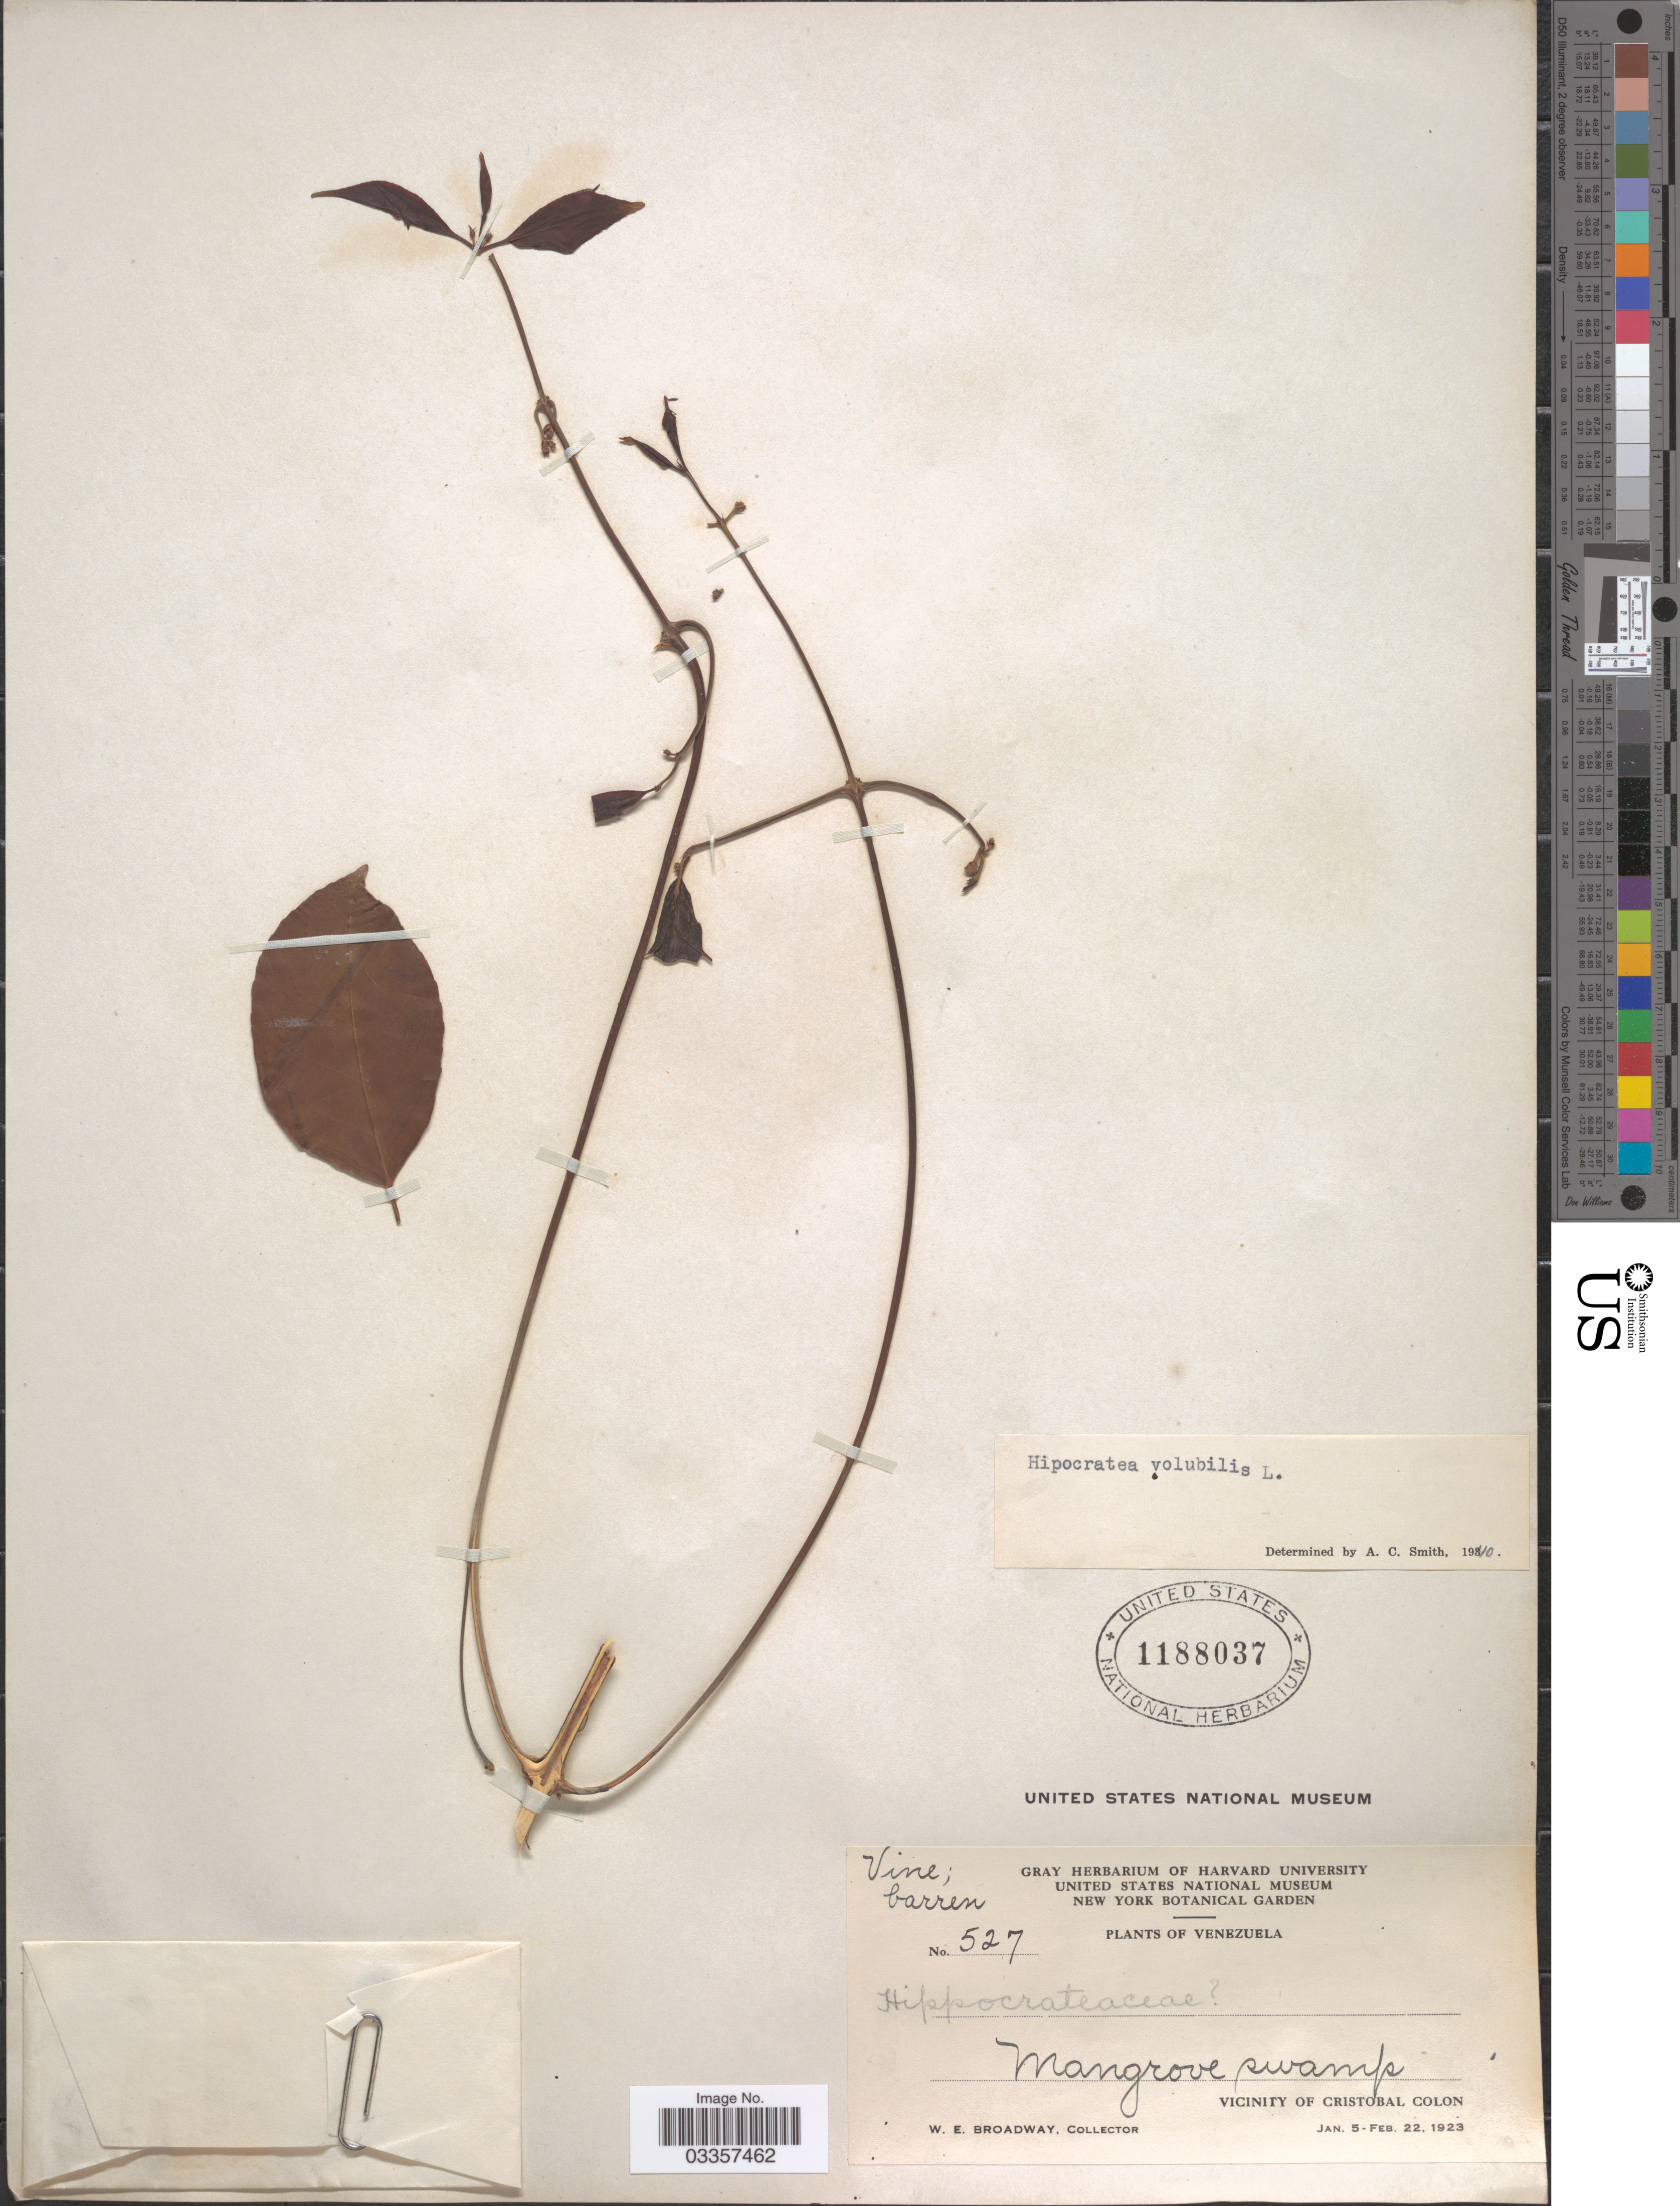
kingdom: Plantae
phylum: Tracheophyta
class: Magnoliopsida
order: Celastrales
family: Celastraceae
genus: Hippocratea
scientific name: Hippocratea volubilis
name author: L.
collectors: W. E. Broadway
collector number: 527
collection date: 1923-01-05/1923-02-22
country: Venezuela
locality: Mangrove swamp. Vicinity of Cristobal Colon.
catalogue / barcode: US 1188037